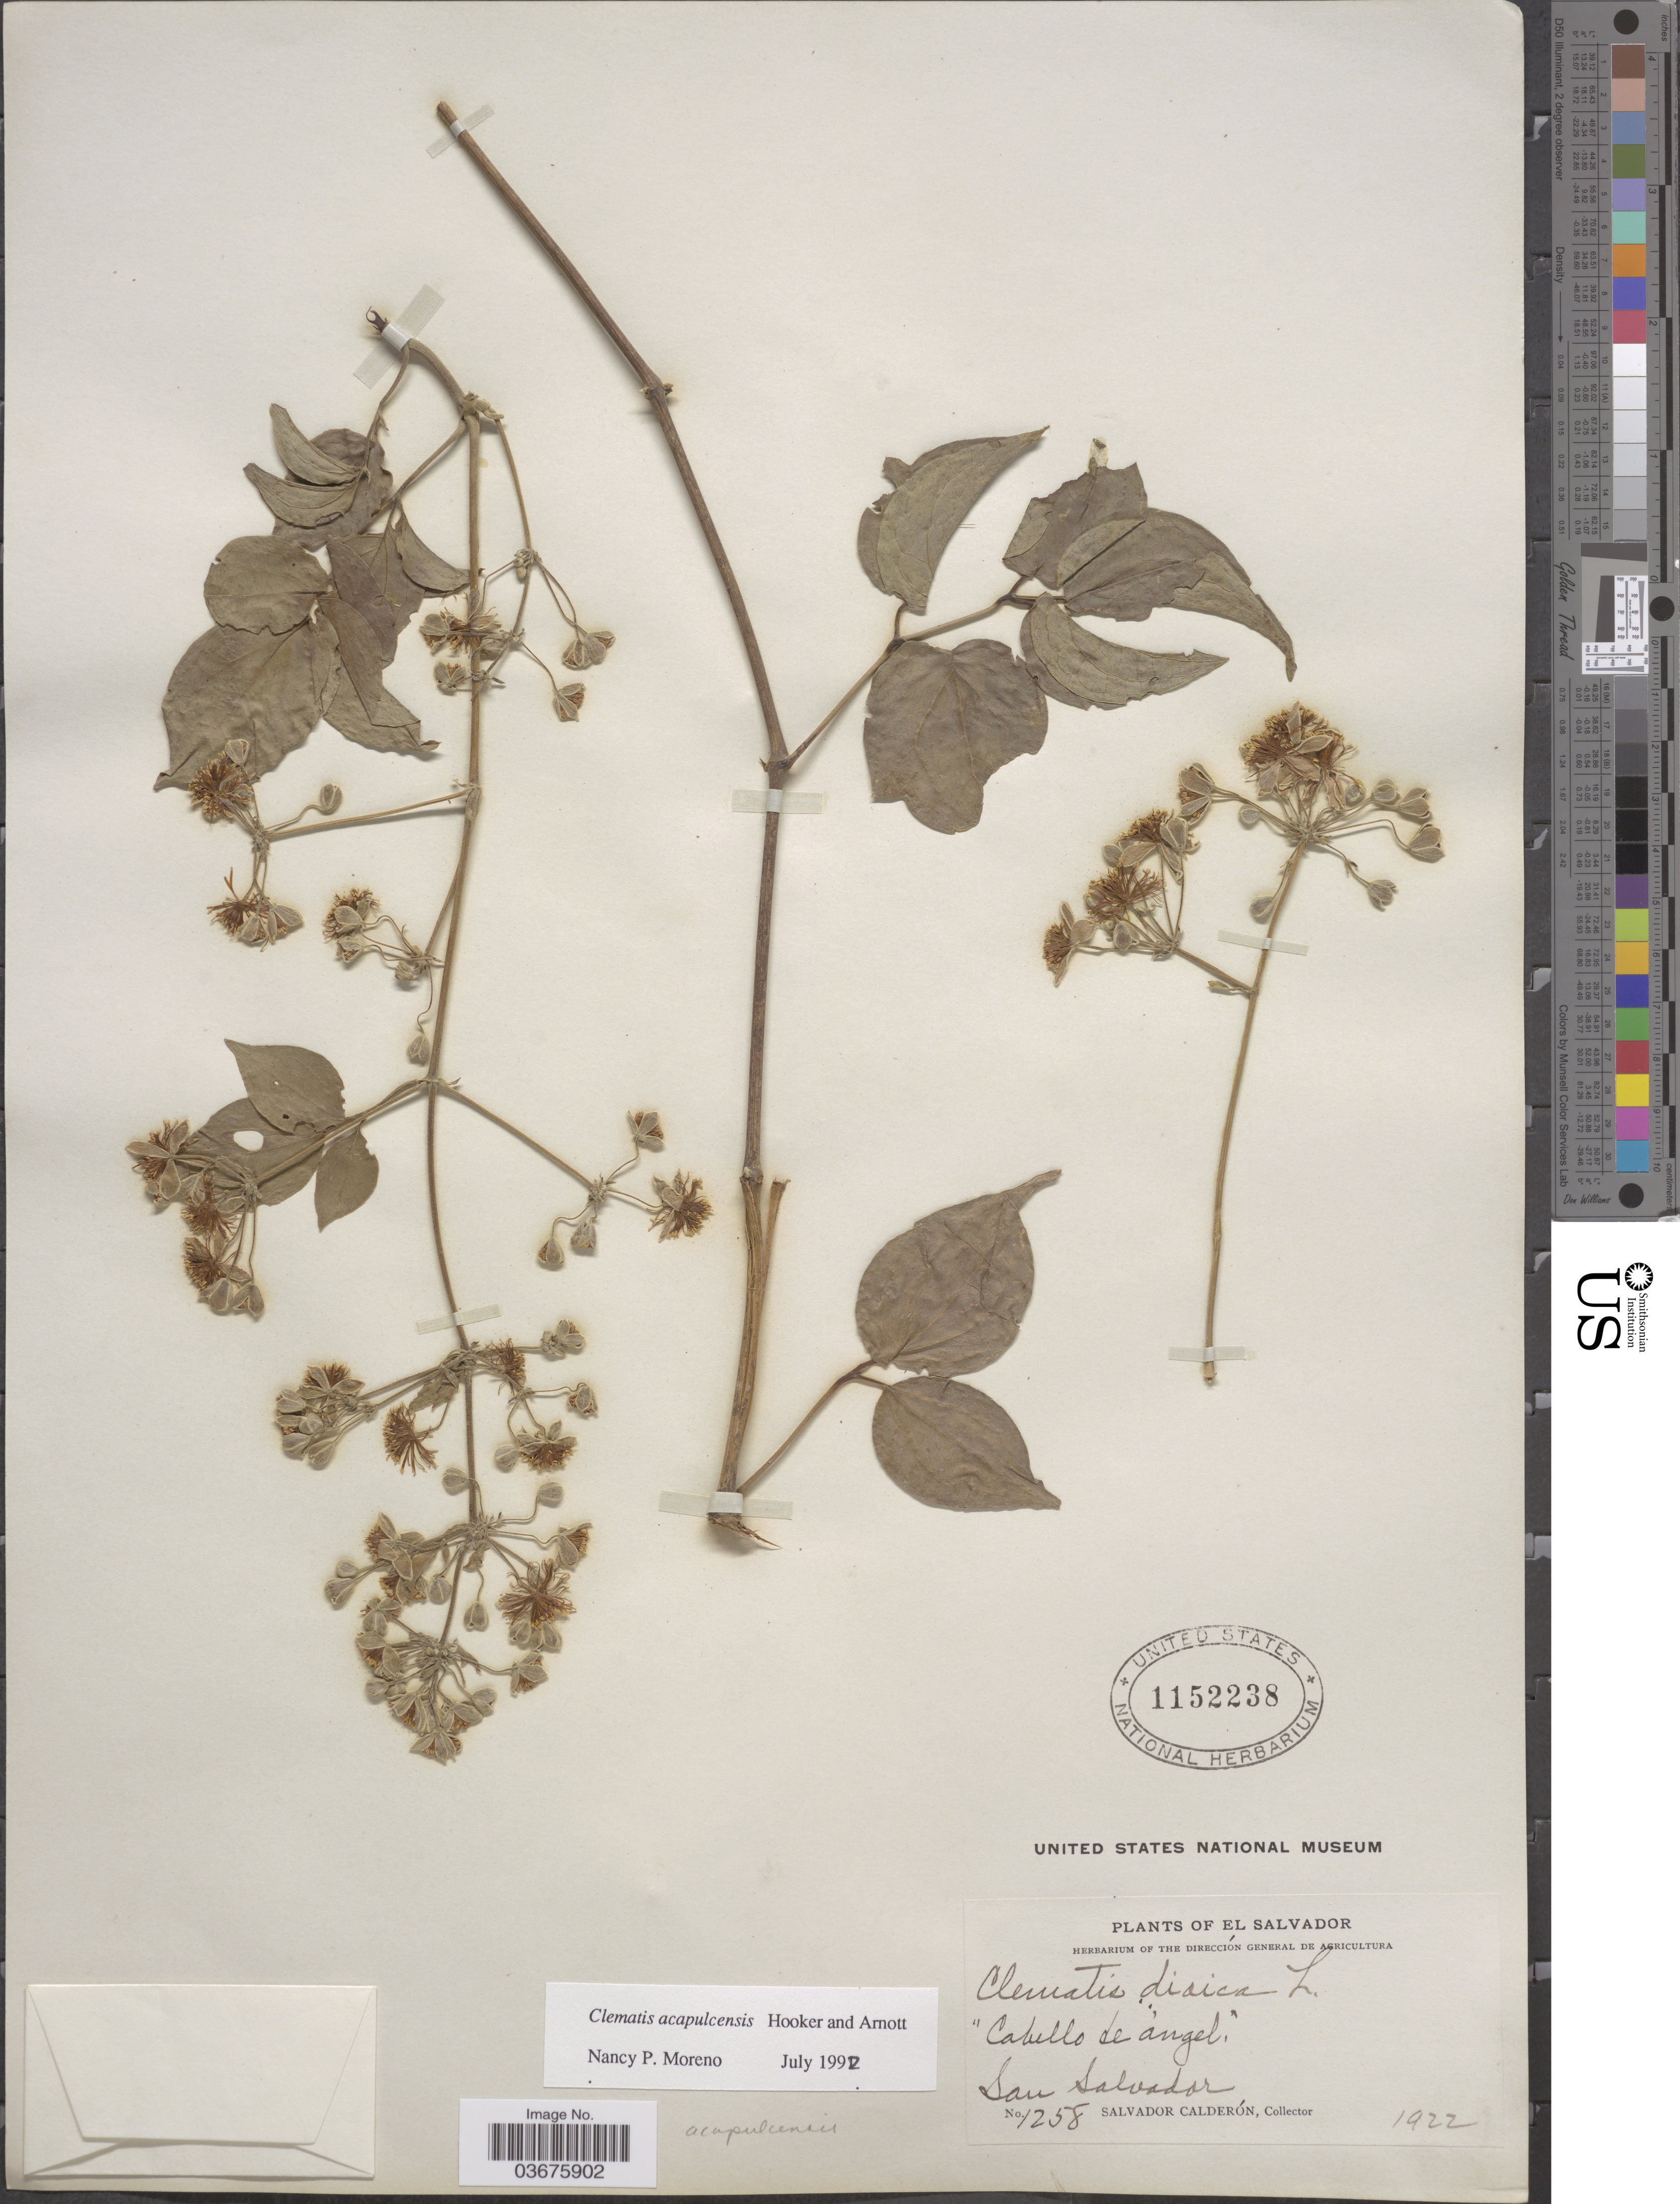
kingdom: Plantae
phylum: Tracheophyta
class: Magnoliopsida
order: Ranunculales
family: Ranunculaceae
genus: Clematis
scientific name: Clematis acapulcensis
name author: Hook. & Arn.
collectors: S. Calderón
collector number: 1258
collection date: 1922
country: El Salvador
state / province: San Salvador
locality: "Cabello de angel".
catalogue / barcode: US 1152238